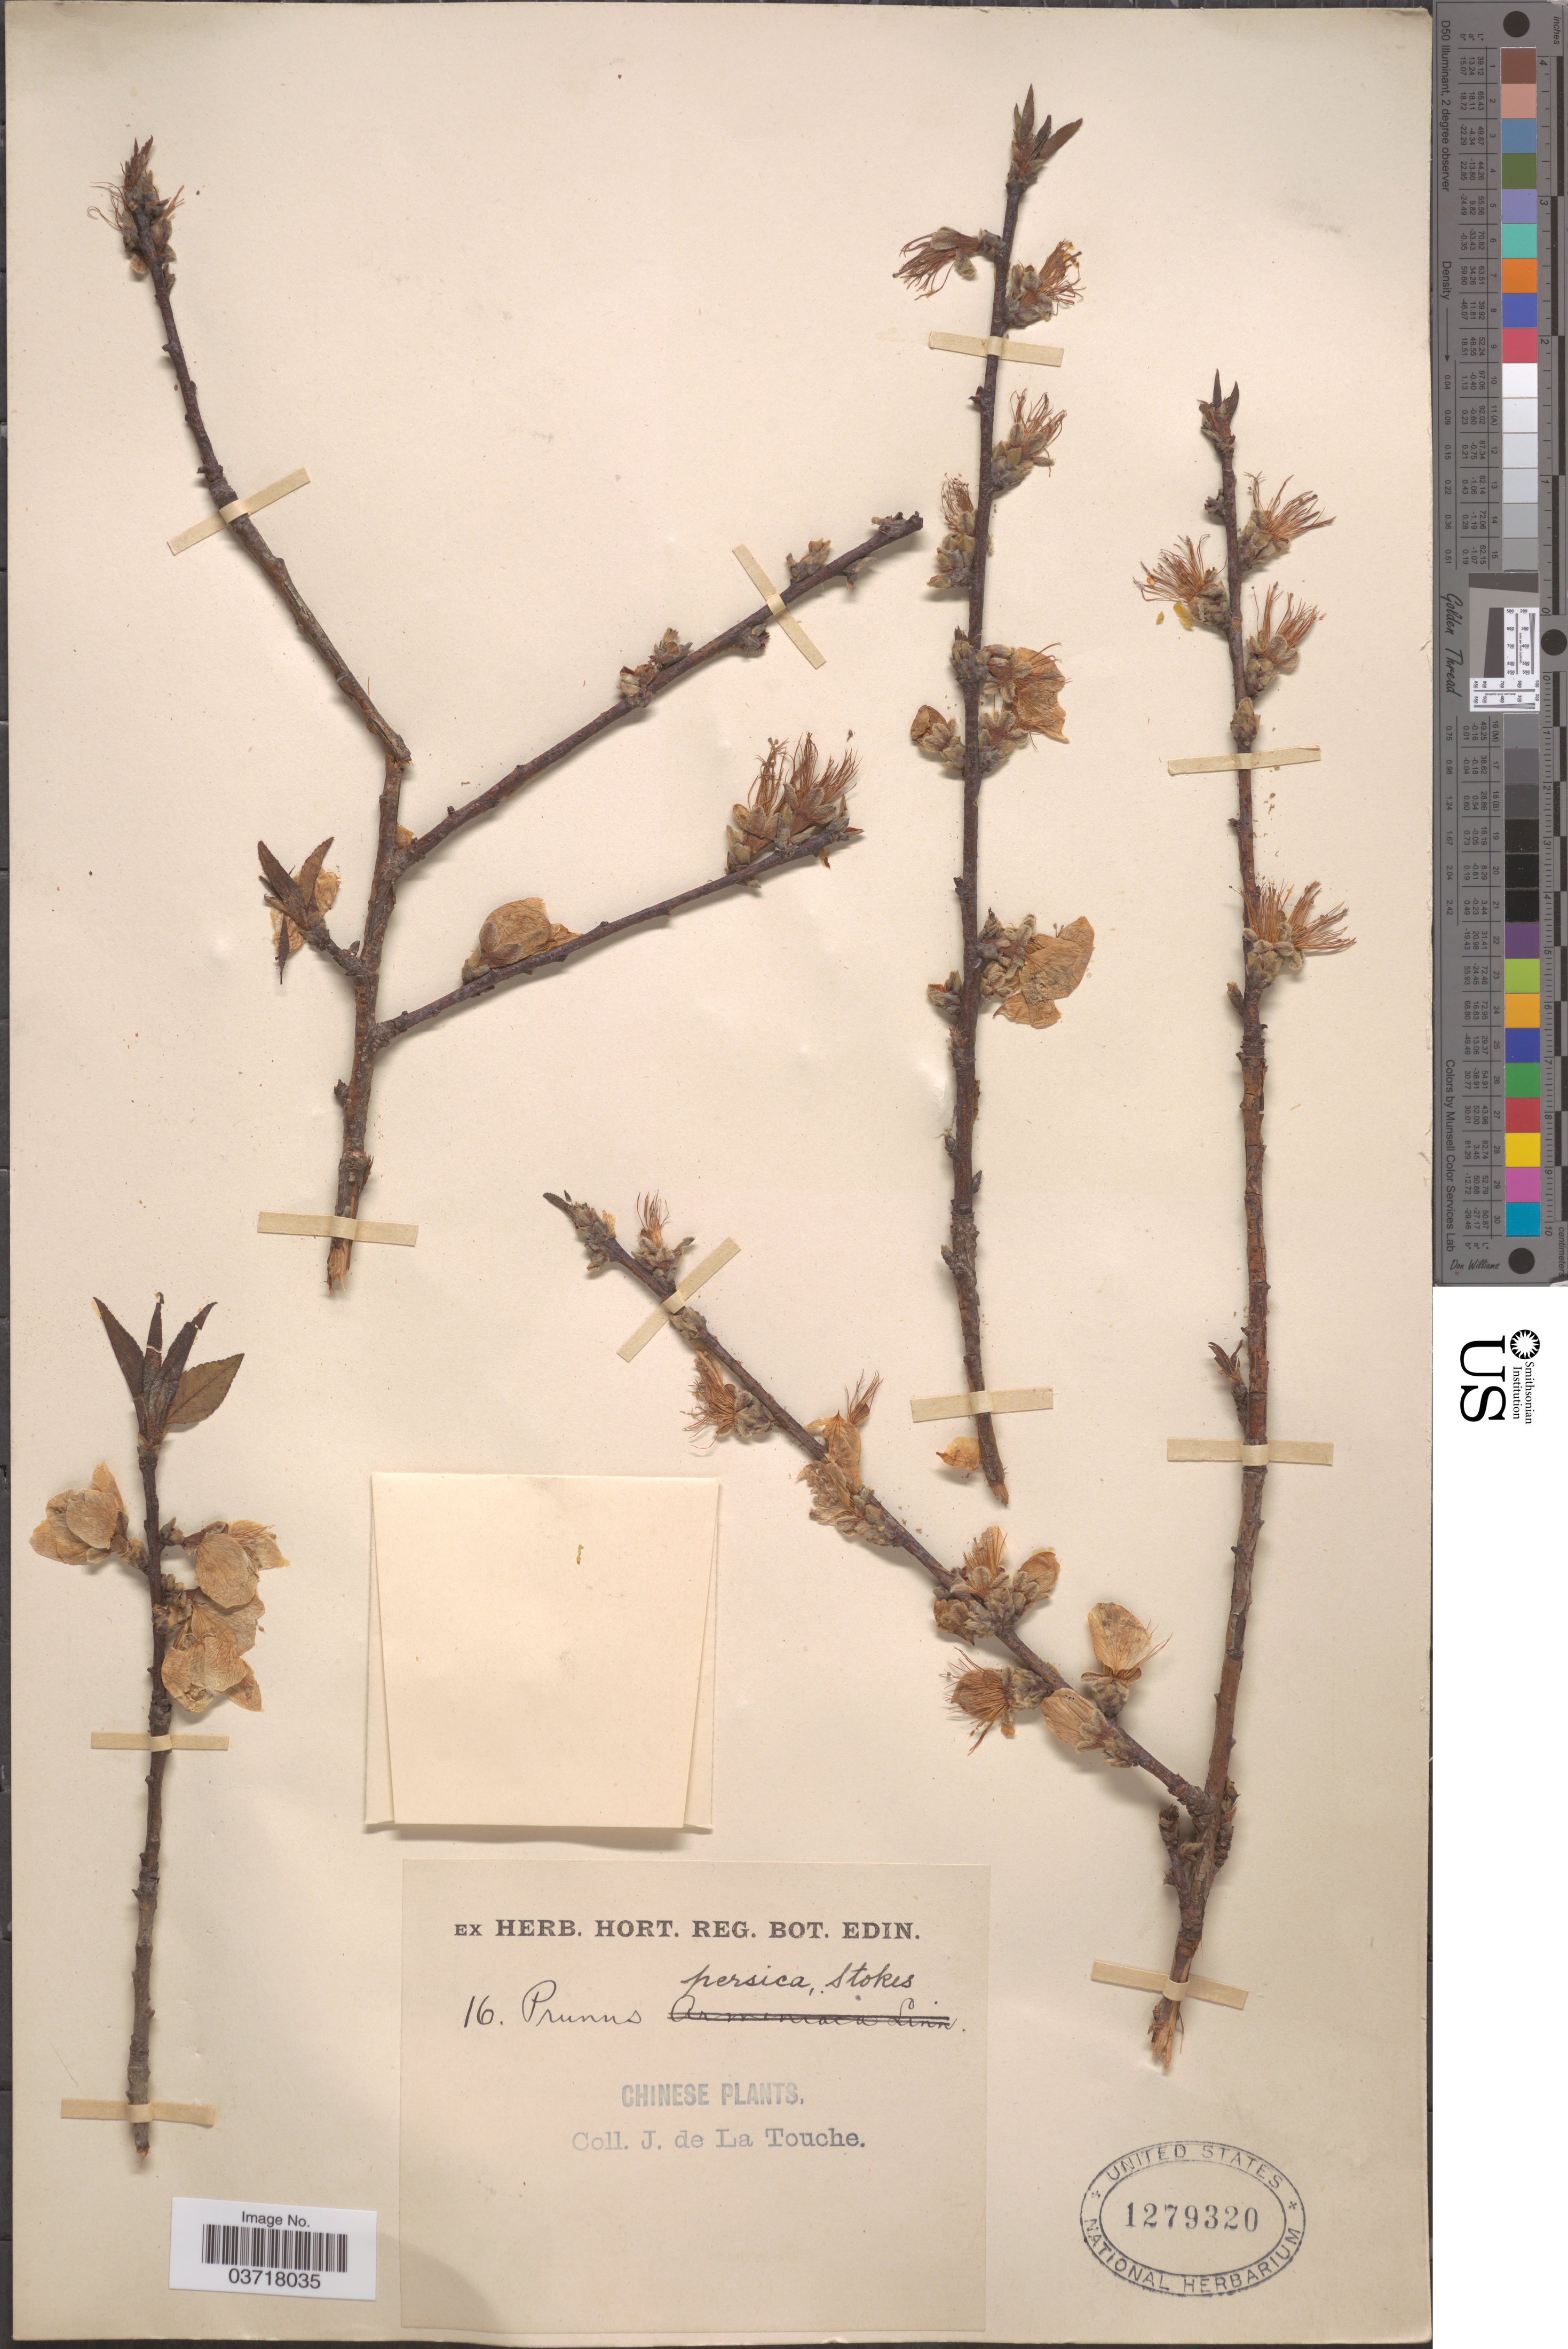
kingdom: Plantae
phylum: Tracheophyta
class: Magnoliopsida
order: Rosales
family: Rosaceae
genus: Prunus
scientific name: Prunus persica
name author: (L.) Batsch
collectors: J. de la Touche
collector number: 16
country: China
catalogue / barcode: US 1279320